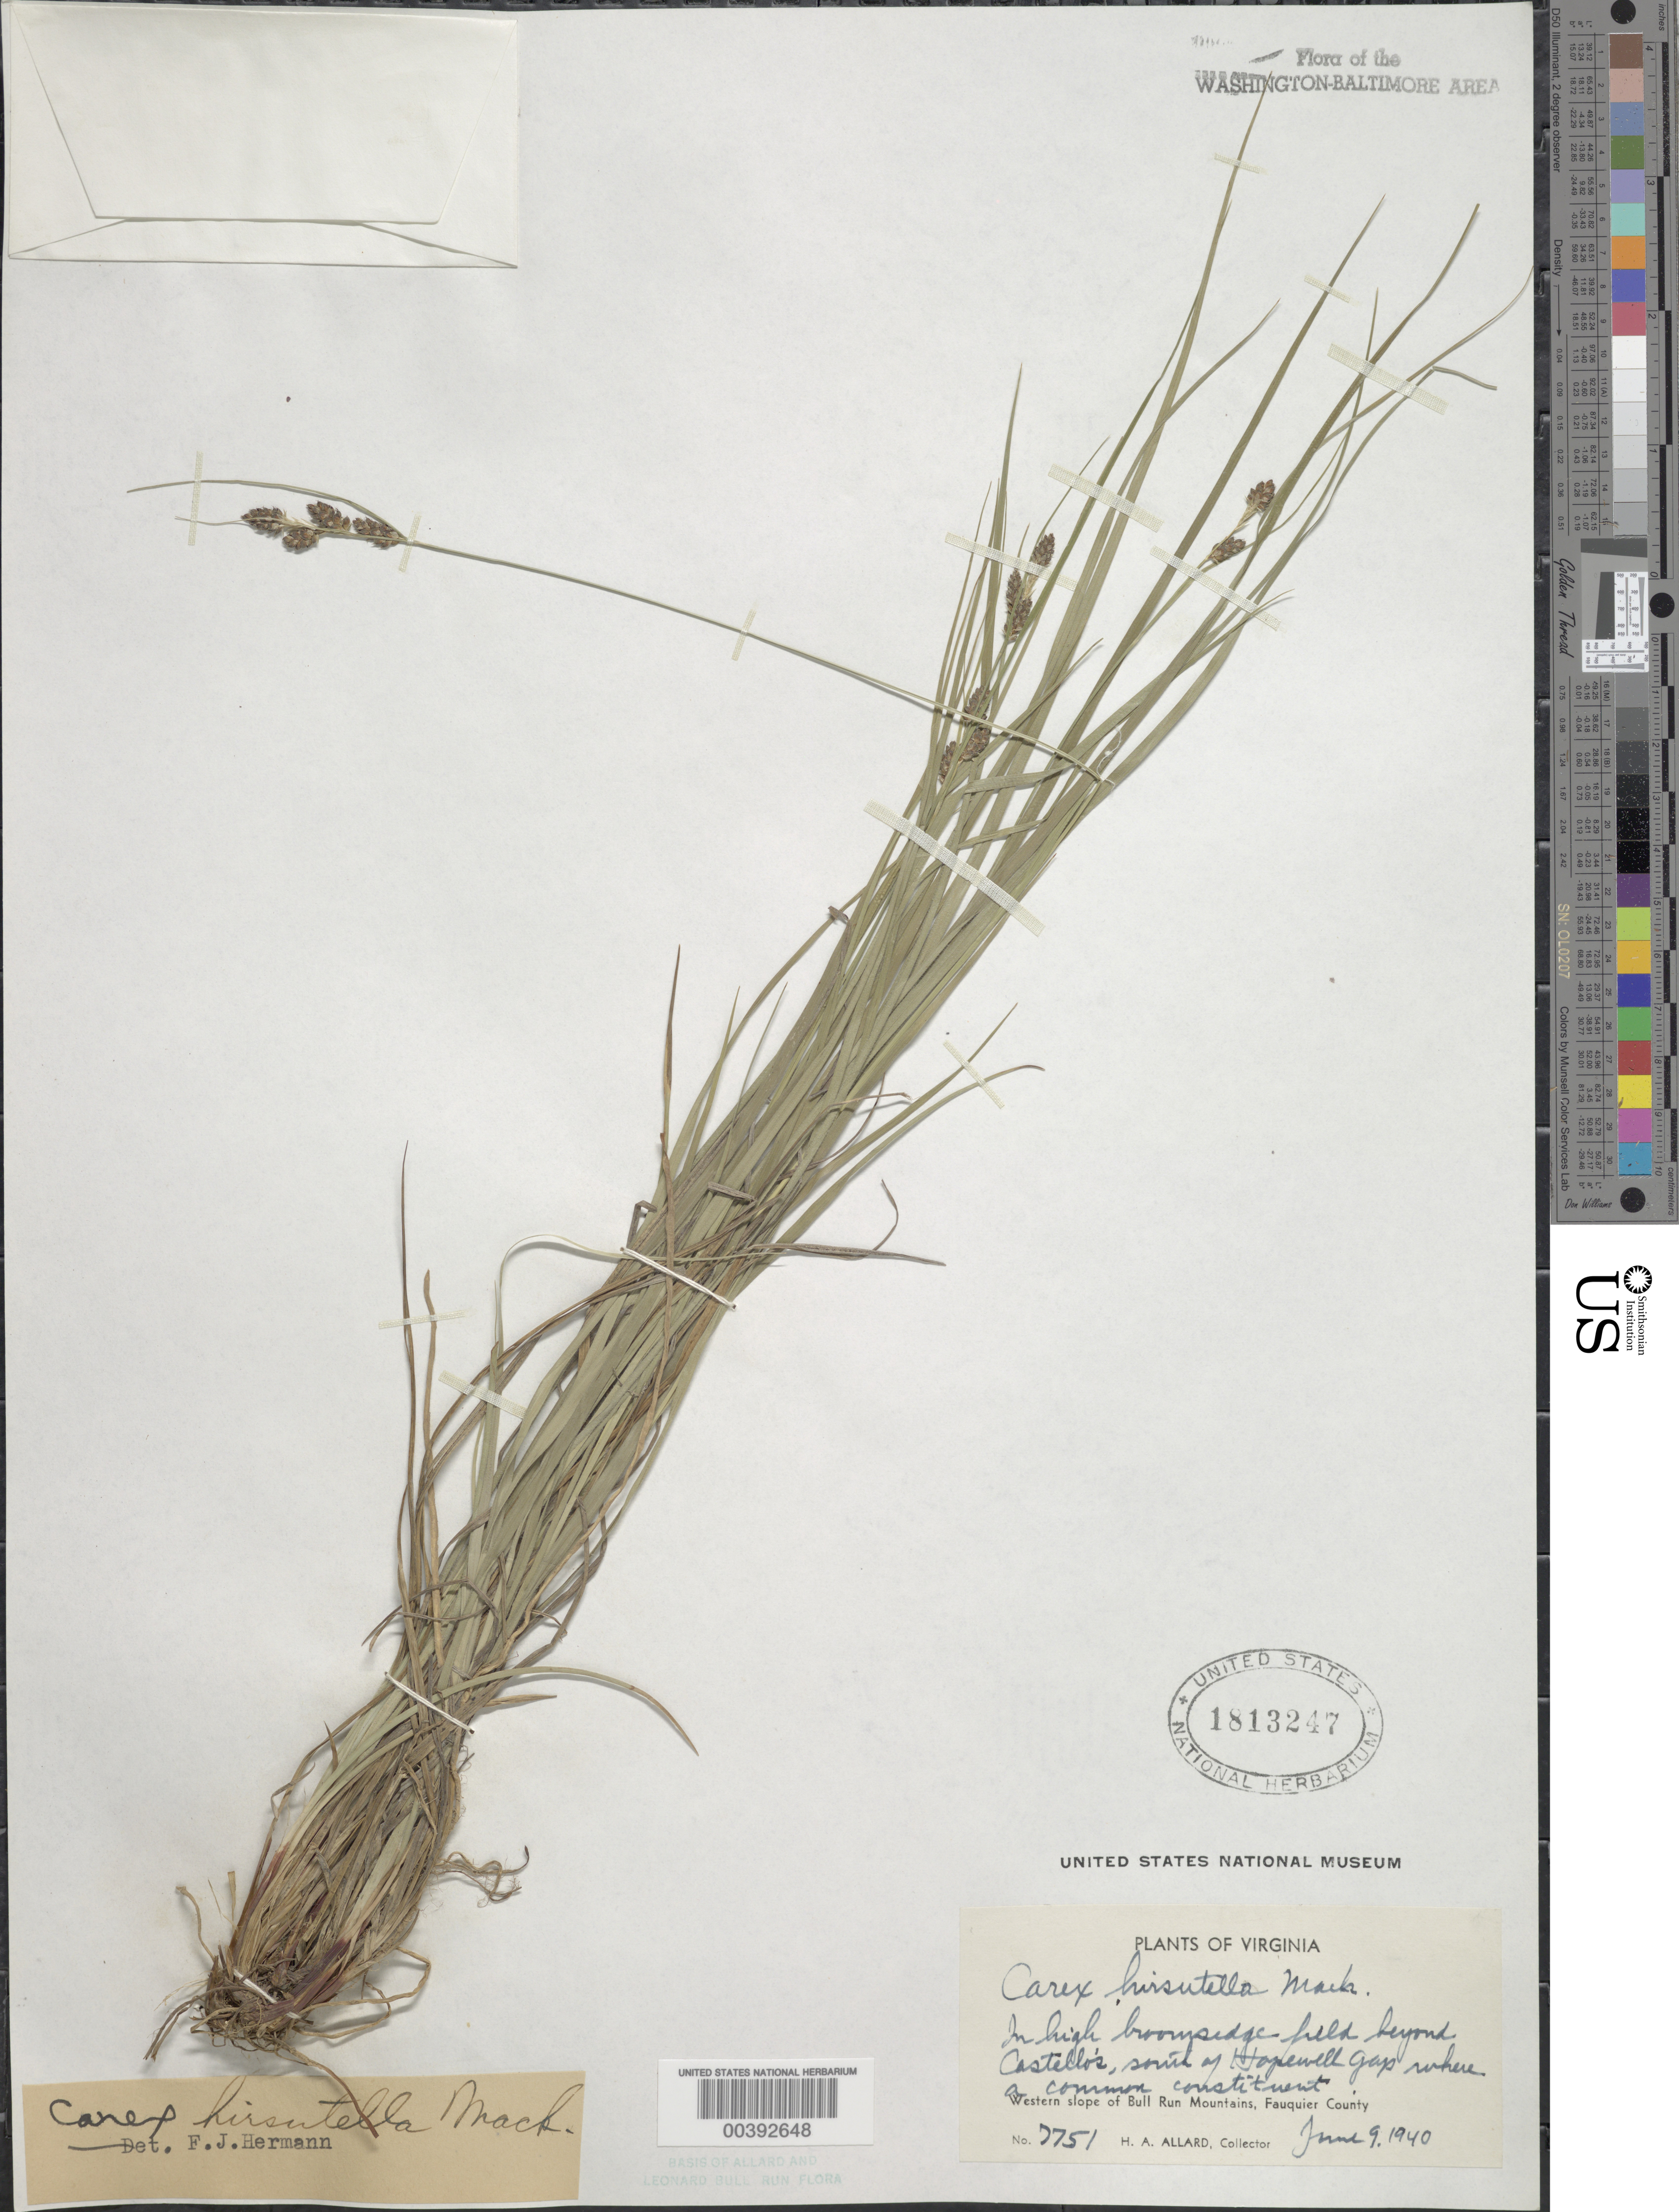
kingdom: Plantae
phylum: Tracheophyta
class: Liliopsida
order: Poales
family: Cyperaceae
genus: Carex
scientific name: Carex hirsutella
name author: Mack.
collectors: H. A. Allard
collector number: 7751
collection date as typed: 09 Jun 1940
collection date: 1940-06-09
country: United States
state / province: Virginia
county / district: Fauquier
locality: South of Hopewell Gap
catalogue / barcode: US 1813247